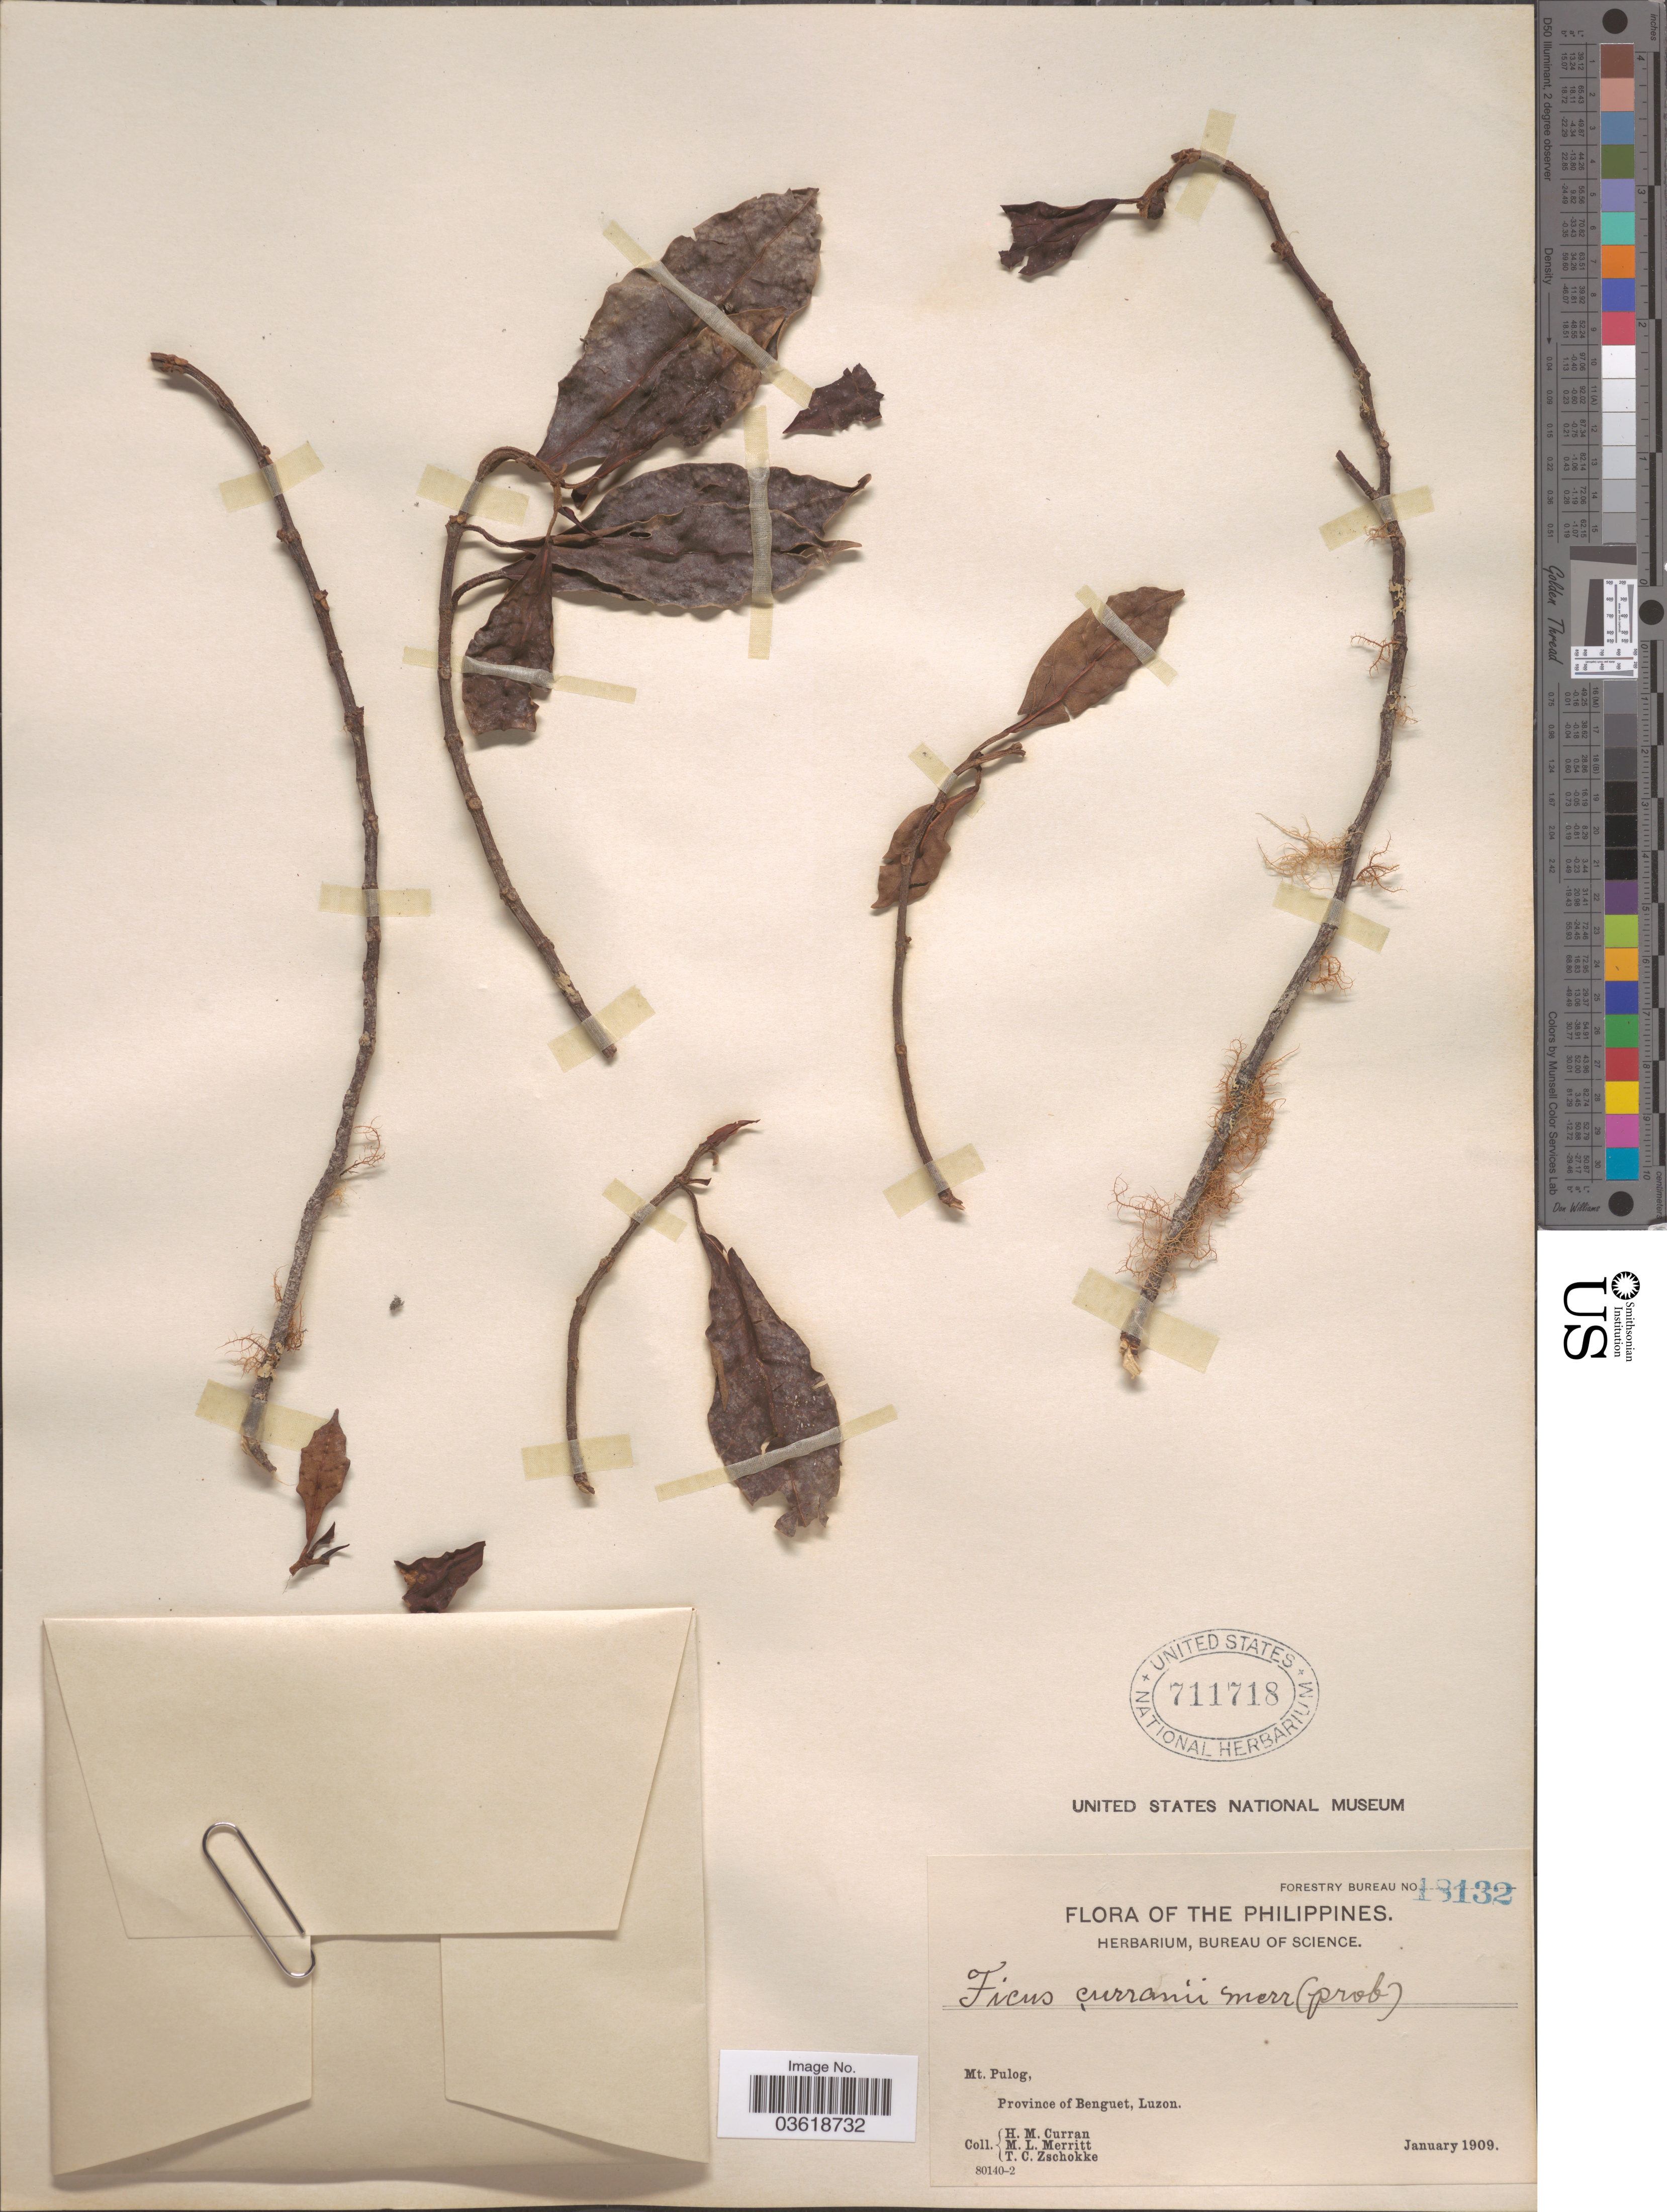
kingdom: Plantae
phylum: Tracheophyta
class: Magnoliopsida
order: Rosales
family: Moraceae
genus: Ficus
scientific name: Ficus curranii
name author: Merr.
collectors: H. M. Curran, M. L. Merritt & T. C. Zschokke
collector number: Forestry Bureau 18132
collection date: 1909-01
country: Philippines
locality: Mt. Pulog, Province of Benguet, Luzon.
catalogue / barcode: US 711718